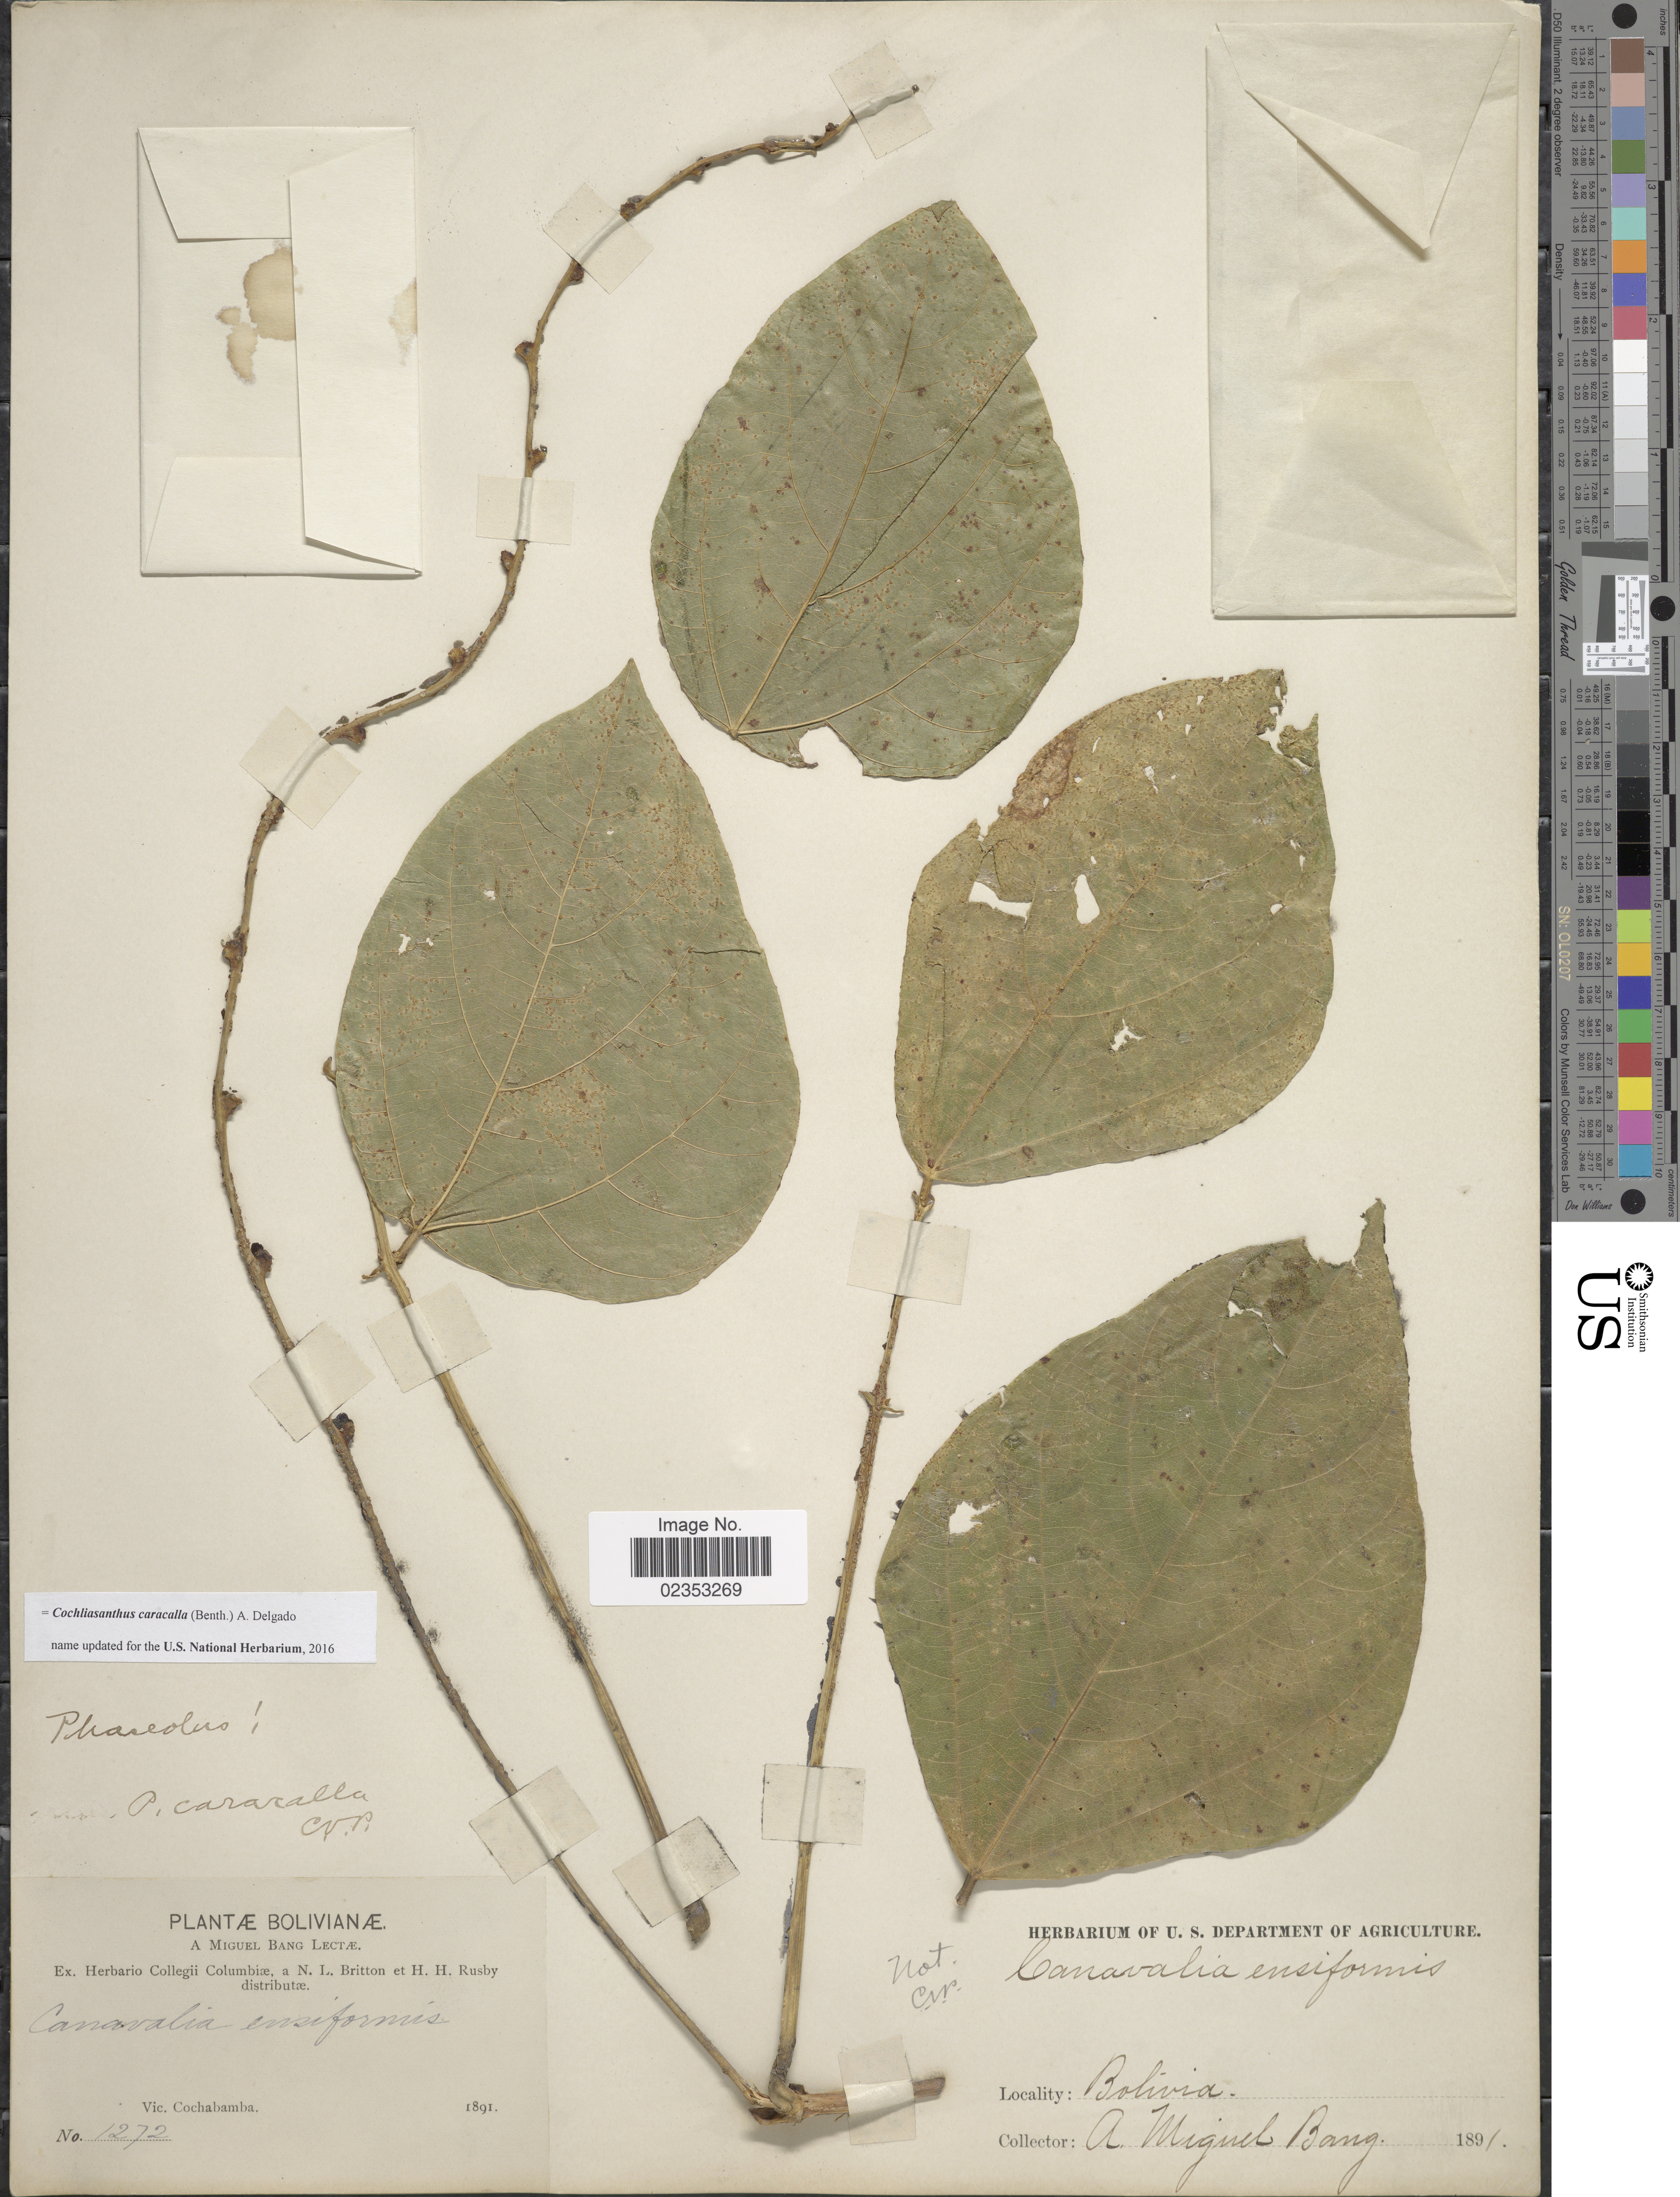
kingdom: Plantae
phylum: Tracheophyta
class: Magnoliopsida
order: Fabales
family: Fabaceae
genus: Cochliasanthus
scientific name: Cochliasanthus caracalla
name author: (L.) Trew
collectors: M. Bang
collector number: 1272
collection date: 1891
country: Bolivia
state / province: Cochabamba